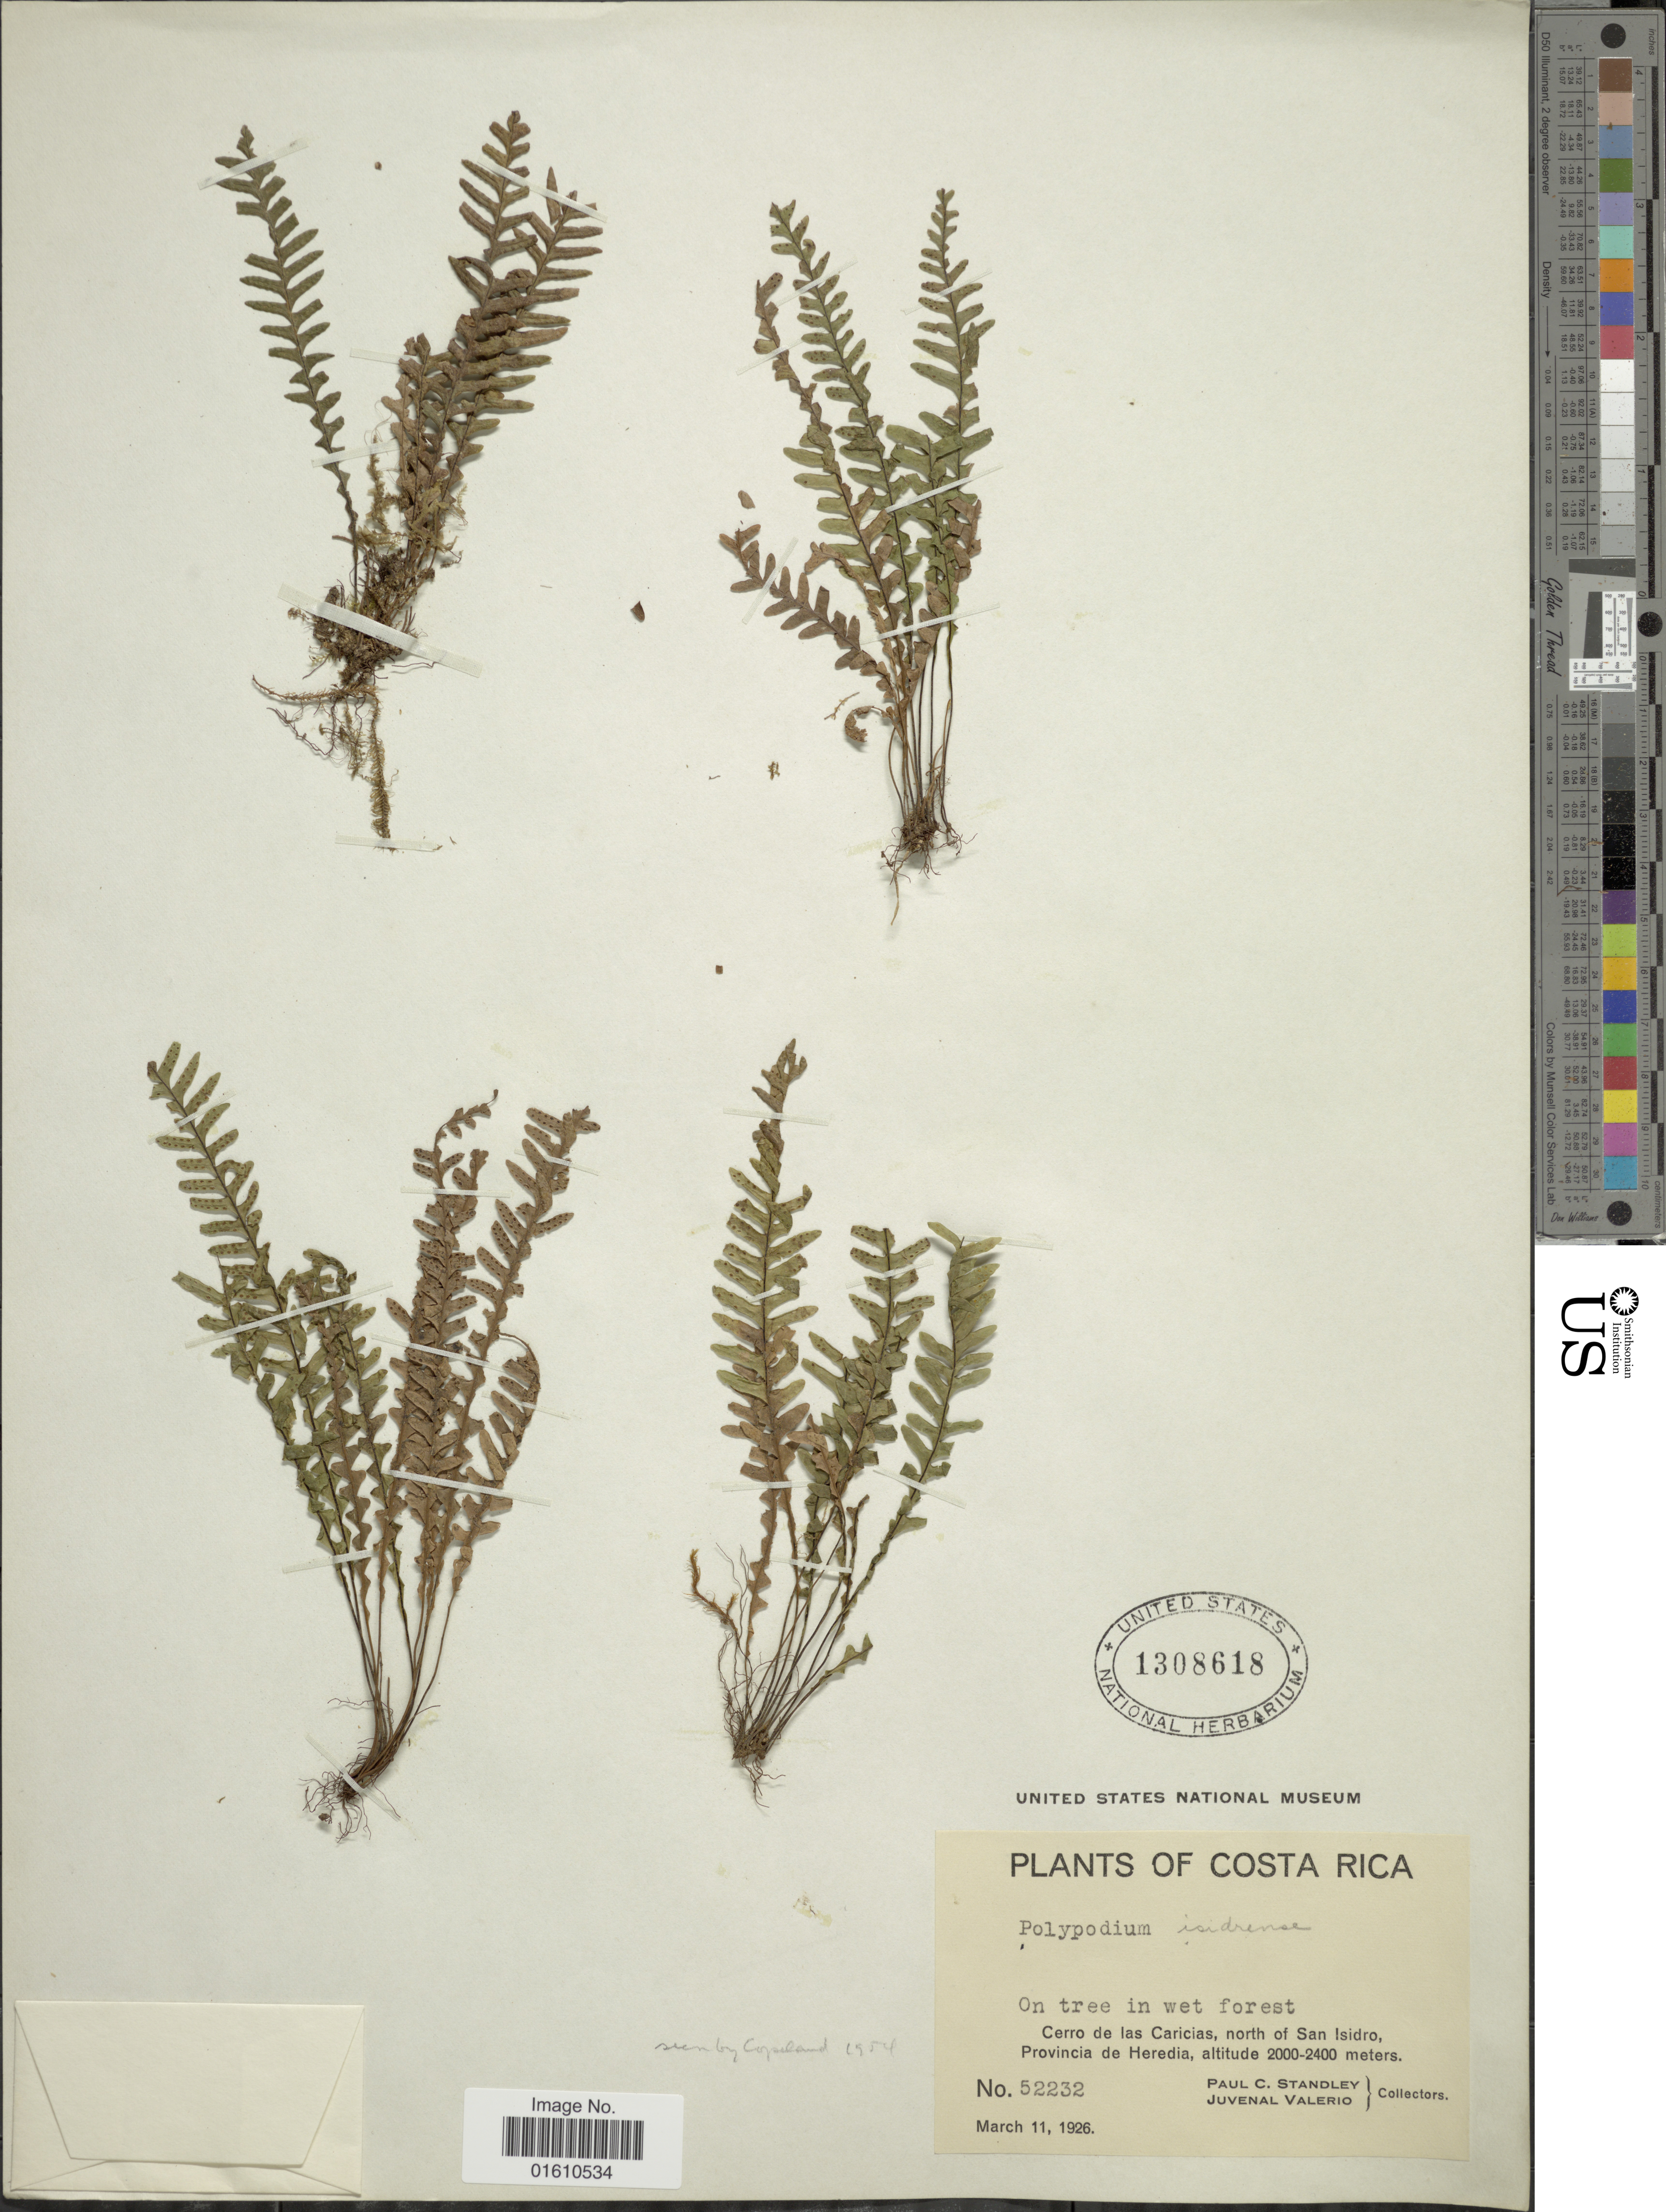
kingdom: Plantae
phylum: Tracheophyta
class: Polypodiopsida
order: Polypodiales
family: Polypodiaceae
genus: Lellingeria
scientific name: Lellingeria isidrensis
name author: (Maxon ex Copel.) A.R. Sm. & R.C. Moran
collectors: P. C. Standley & J. Valerio R.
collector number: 52232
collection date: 1926-03-11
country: Costa Rica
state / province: Heredia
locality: Cerro de las Caricias, north of San Isidro, Provincia de Heredia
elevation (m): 2000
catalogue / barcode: US 1308618